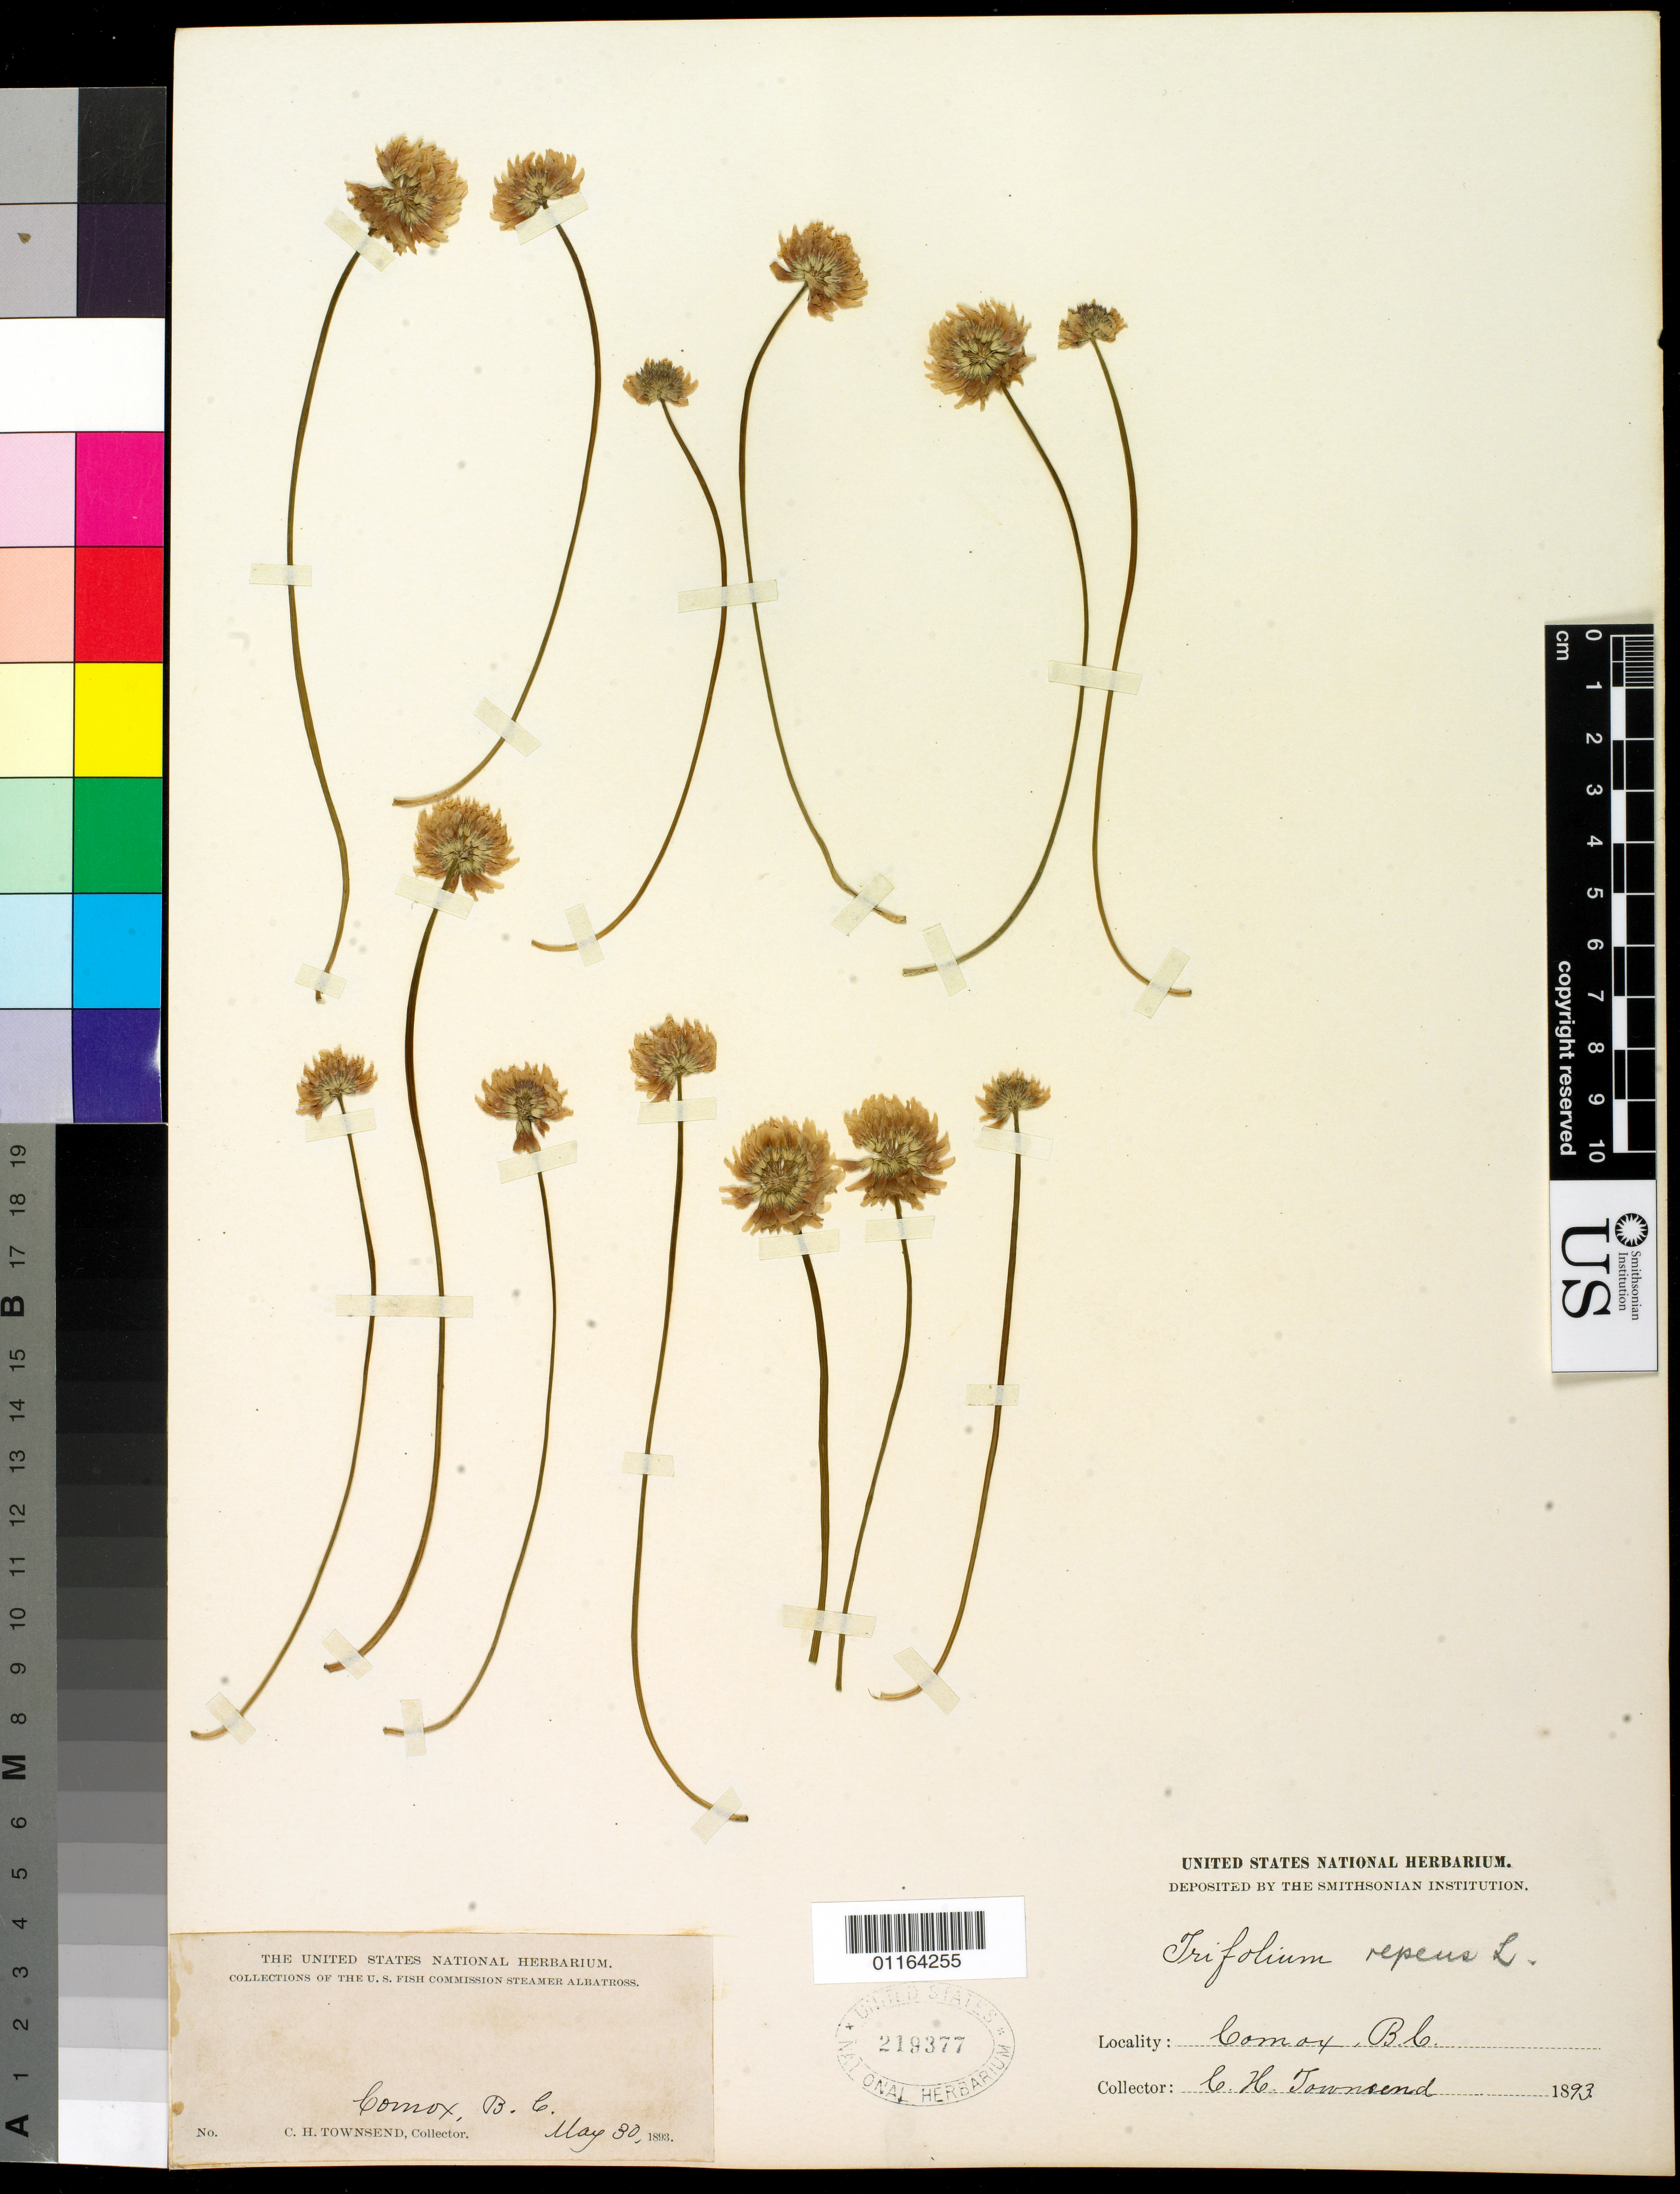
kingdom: Plantae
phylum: Tracheophyta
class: Magnoliopsida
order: Fabales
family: Fabaceae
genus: Trifolium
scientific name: Trifolium repens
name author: L.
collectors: C. H. Townsend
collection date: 1893-05-30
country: Canada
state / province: British Columbia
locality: Comox.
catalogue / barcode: US 219377